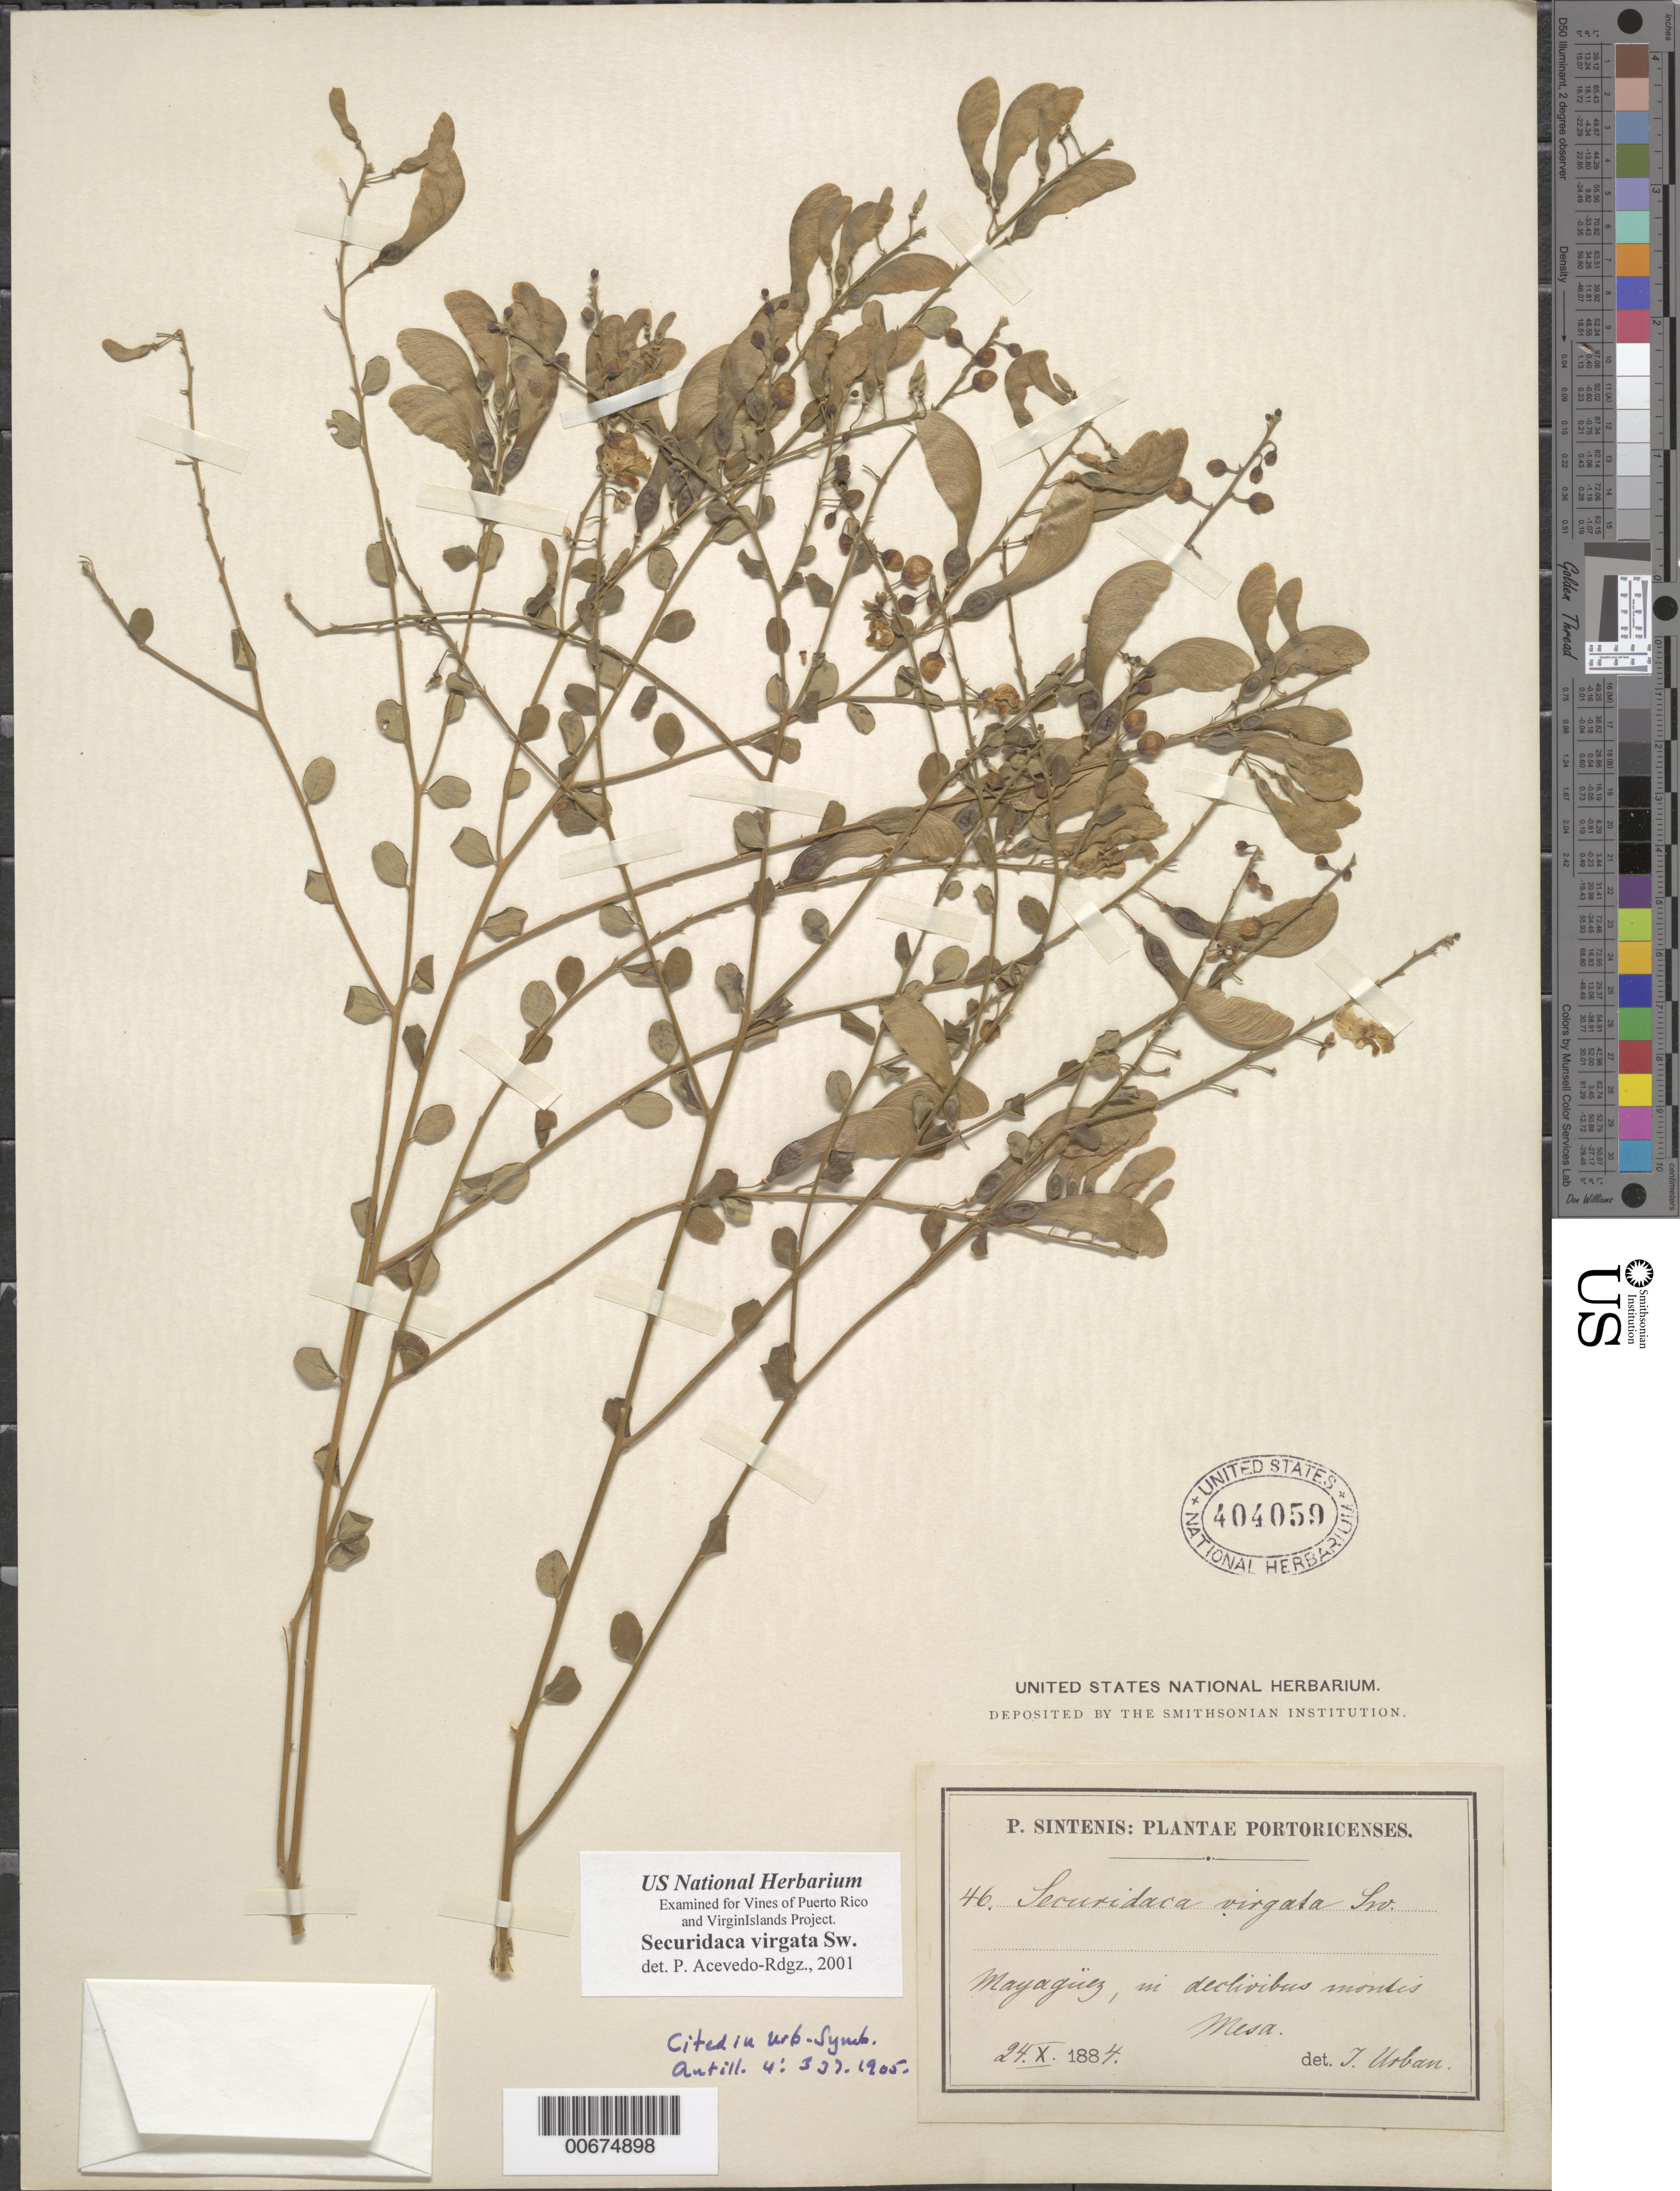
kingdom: Plantae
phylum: Tracheophyta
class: Magnoliopsida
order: Fabales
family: Polygalaceae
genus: Securidaca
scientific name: Securidaca virgata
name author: Sw.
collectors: P. Sintenis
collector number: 46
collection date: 1884-10-24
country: Puerto Rico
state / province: Mayagüez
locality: In declivibus montis Mesa.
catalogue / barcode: US 404059